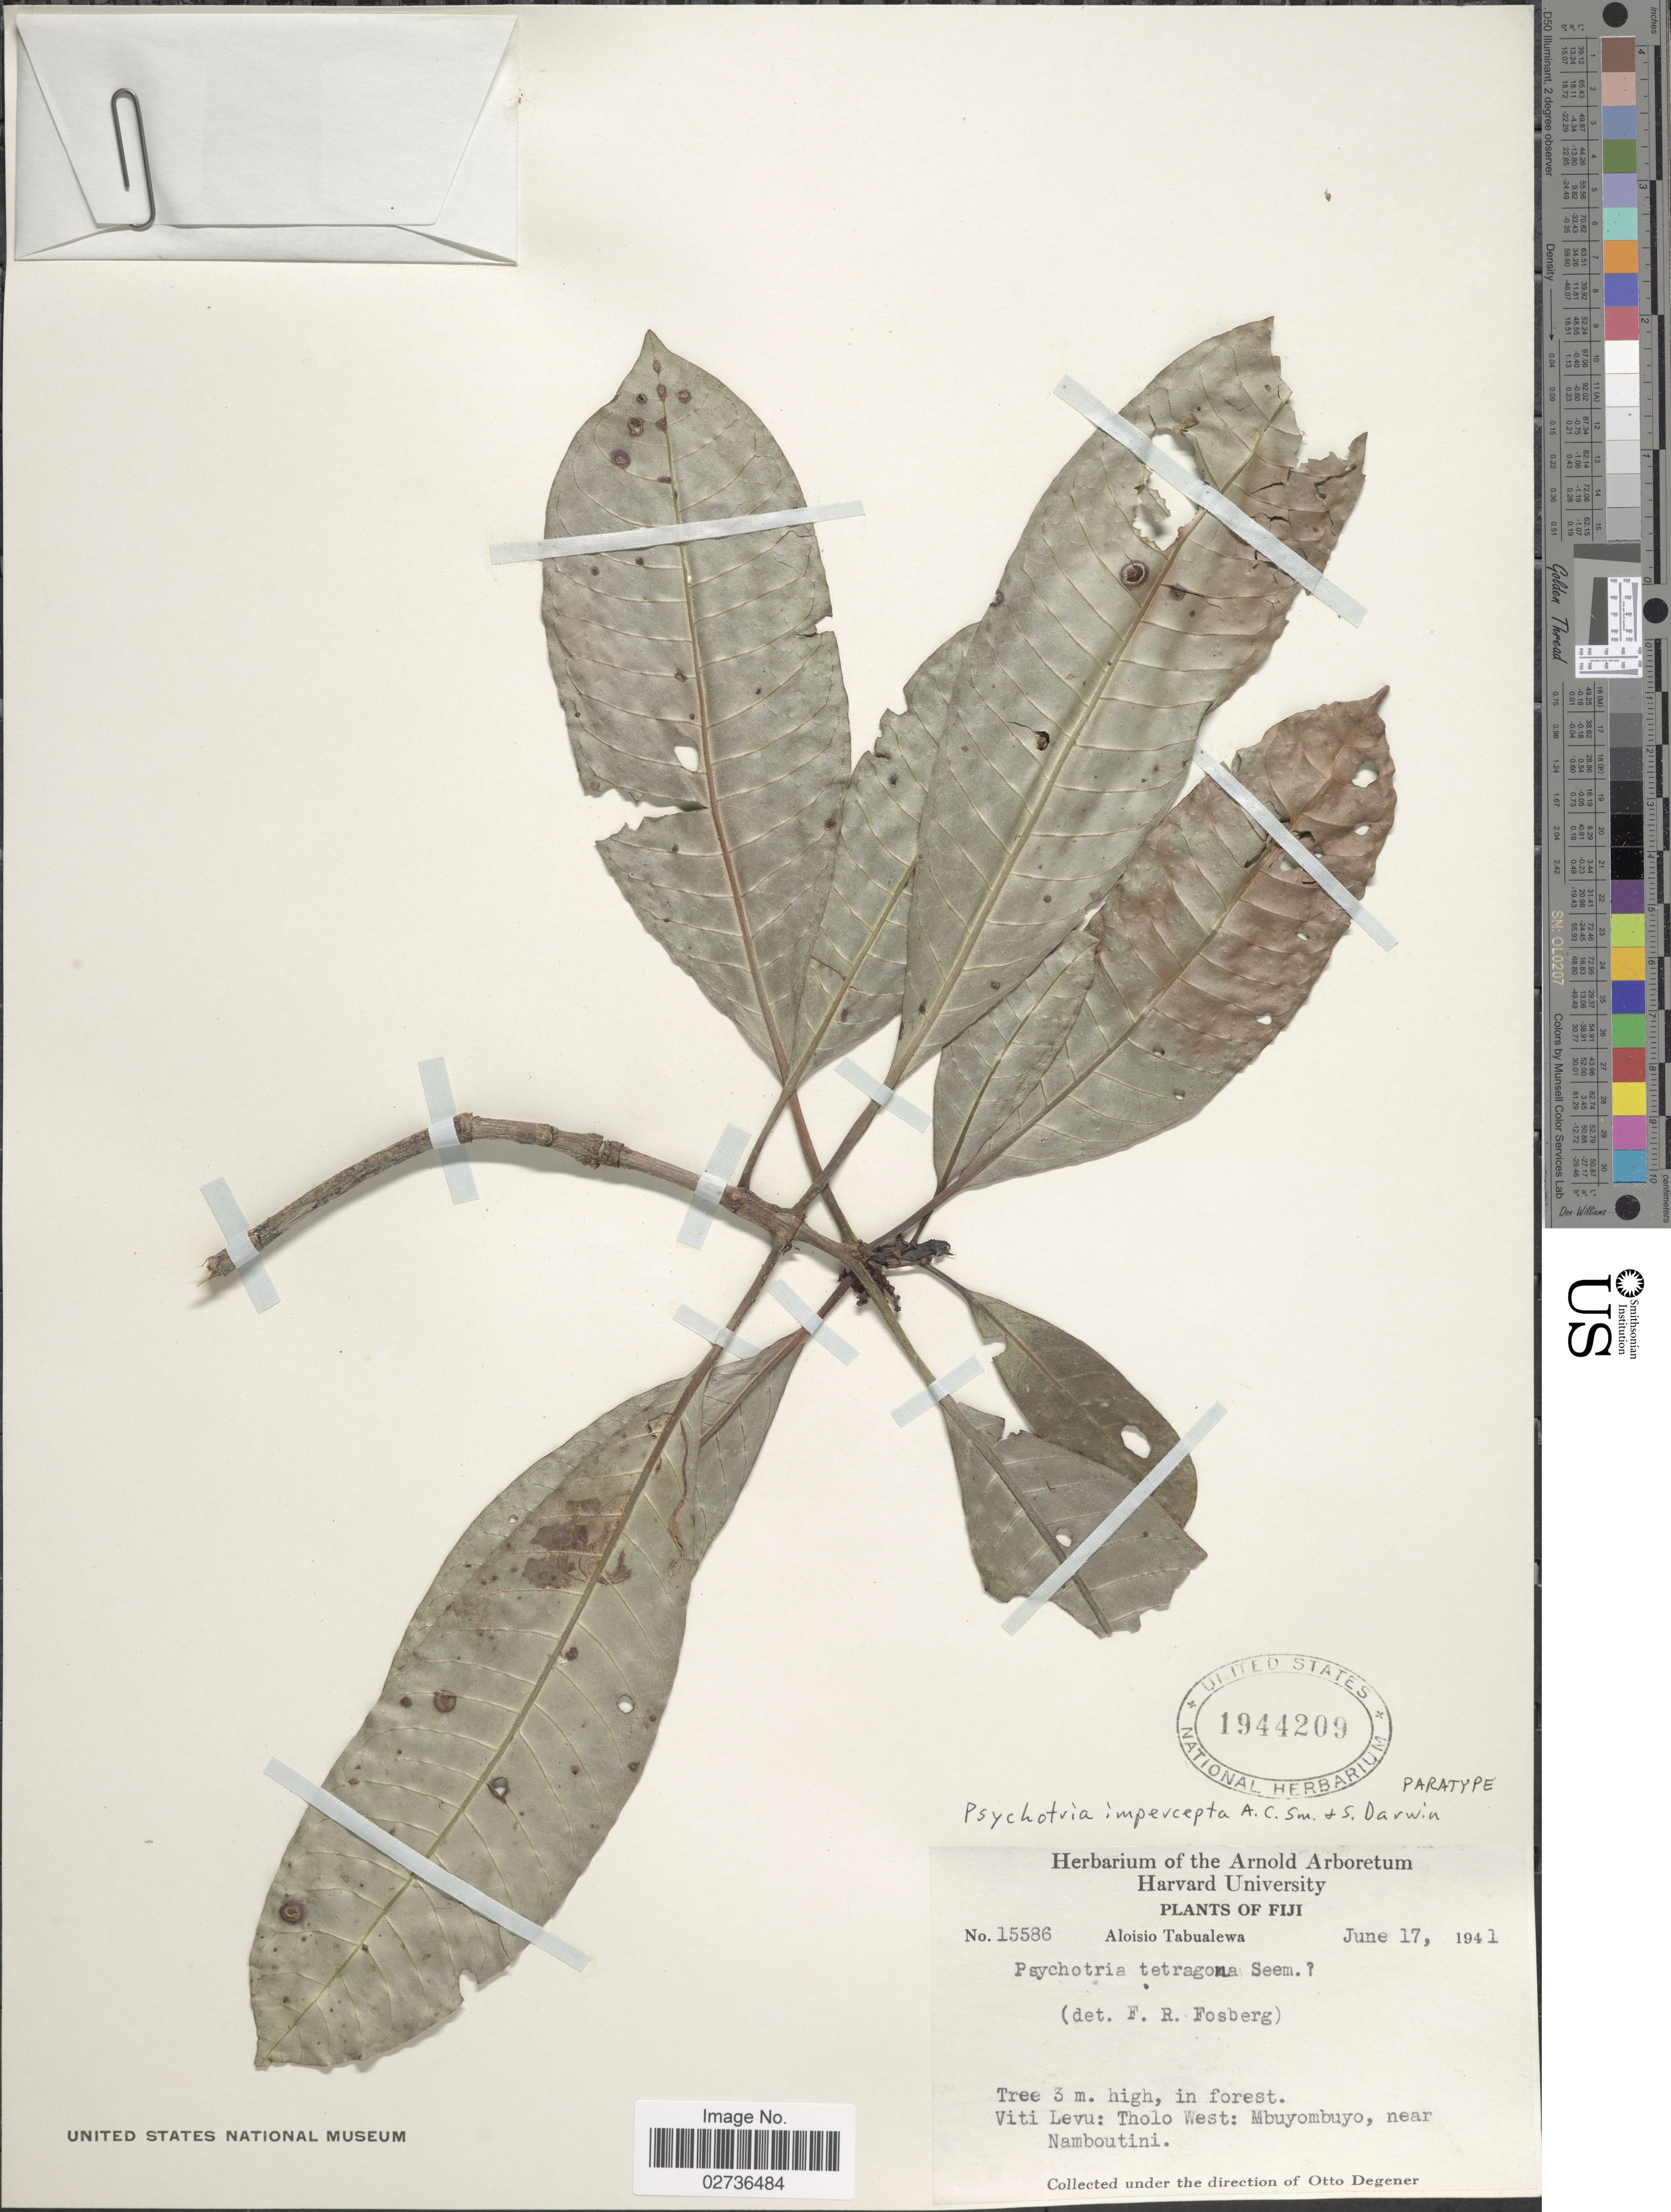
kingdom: Plantae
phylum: Tracheophyta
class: Magnoliopsida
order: Gentianales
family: Rubiaceae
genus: Psychotria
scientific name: Psychotria impercepta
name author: A.C. Sm. & S.P. Darwin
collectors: A. Tabualewa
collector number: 15586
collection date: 1941-06-17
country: Fiji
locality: Viti Levu: Tholo West: Mbuyombuyo, near Namboutini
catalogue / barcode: US 1944209